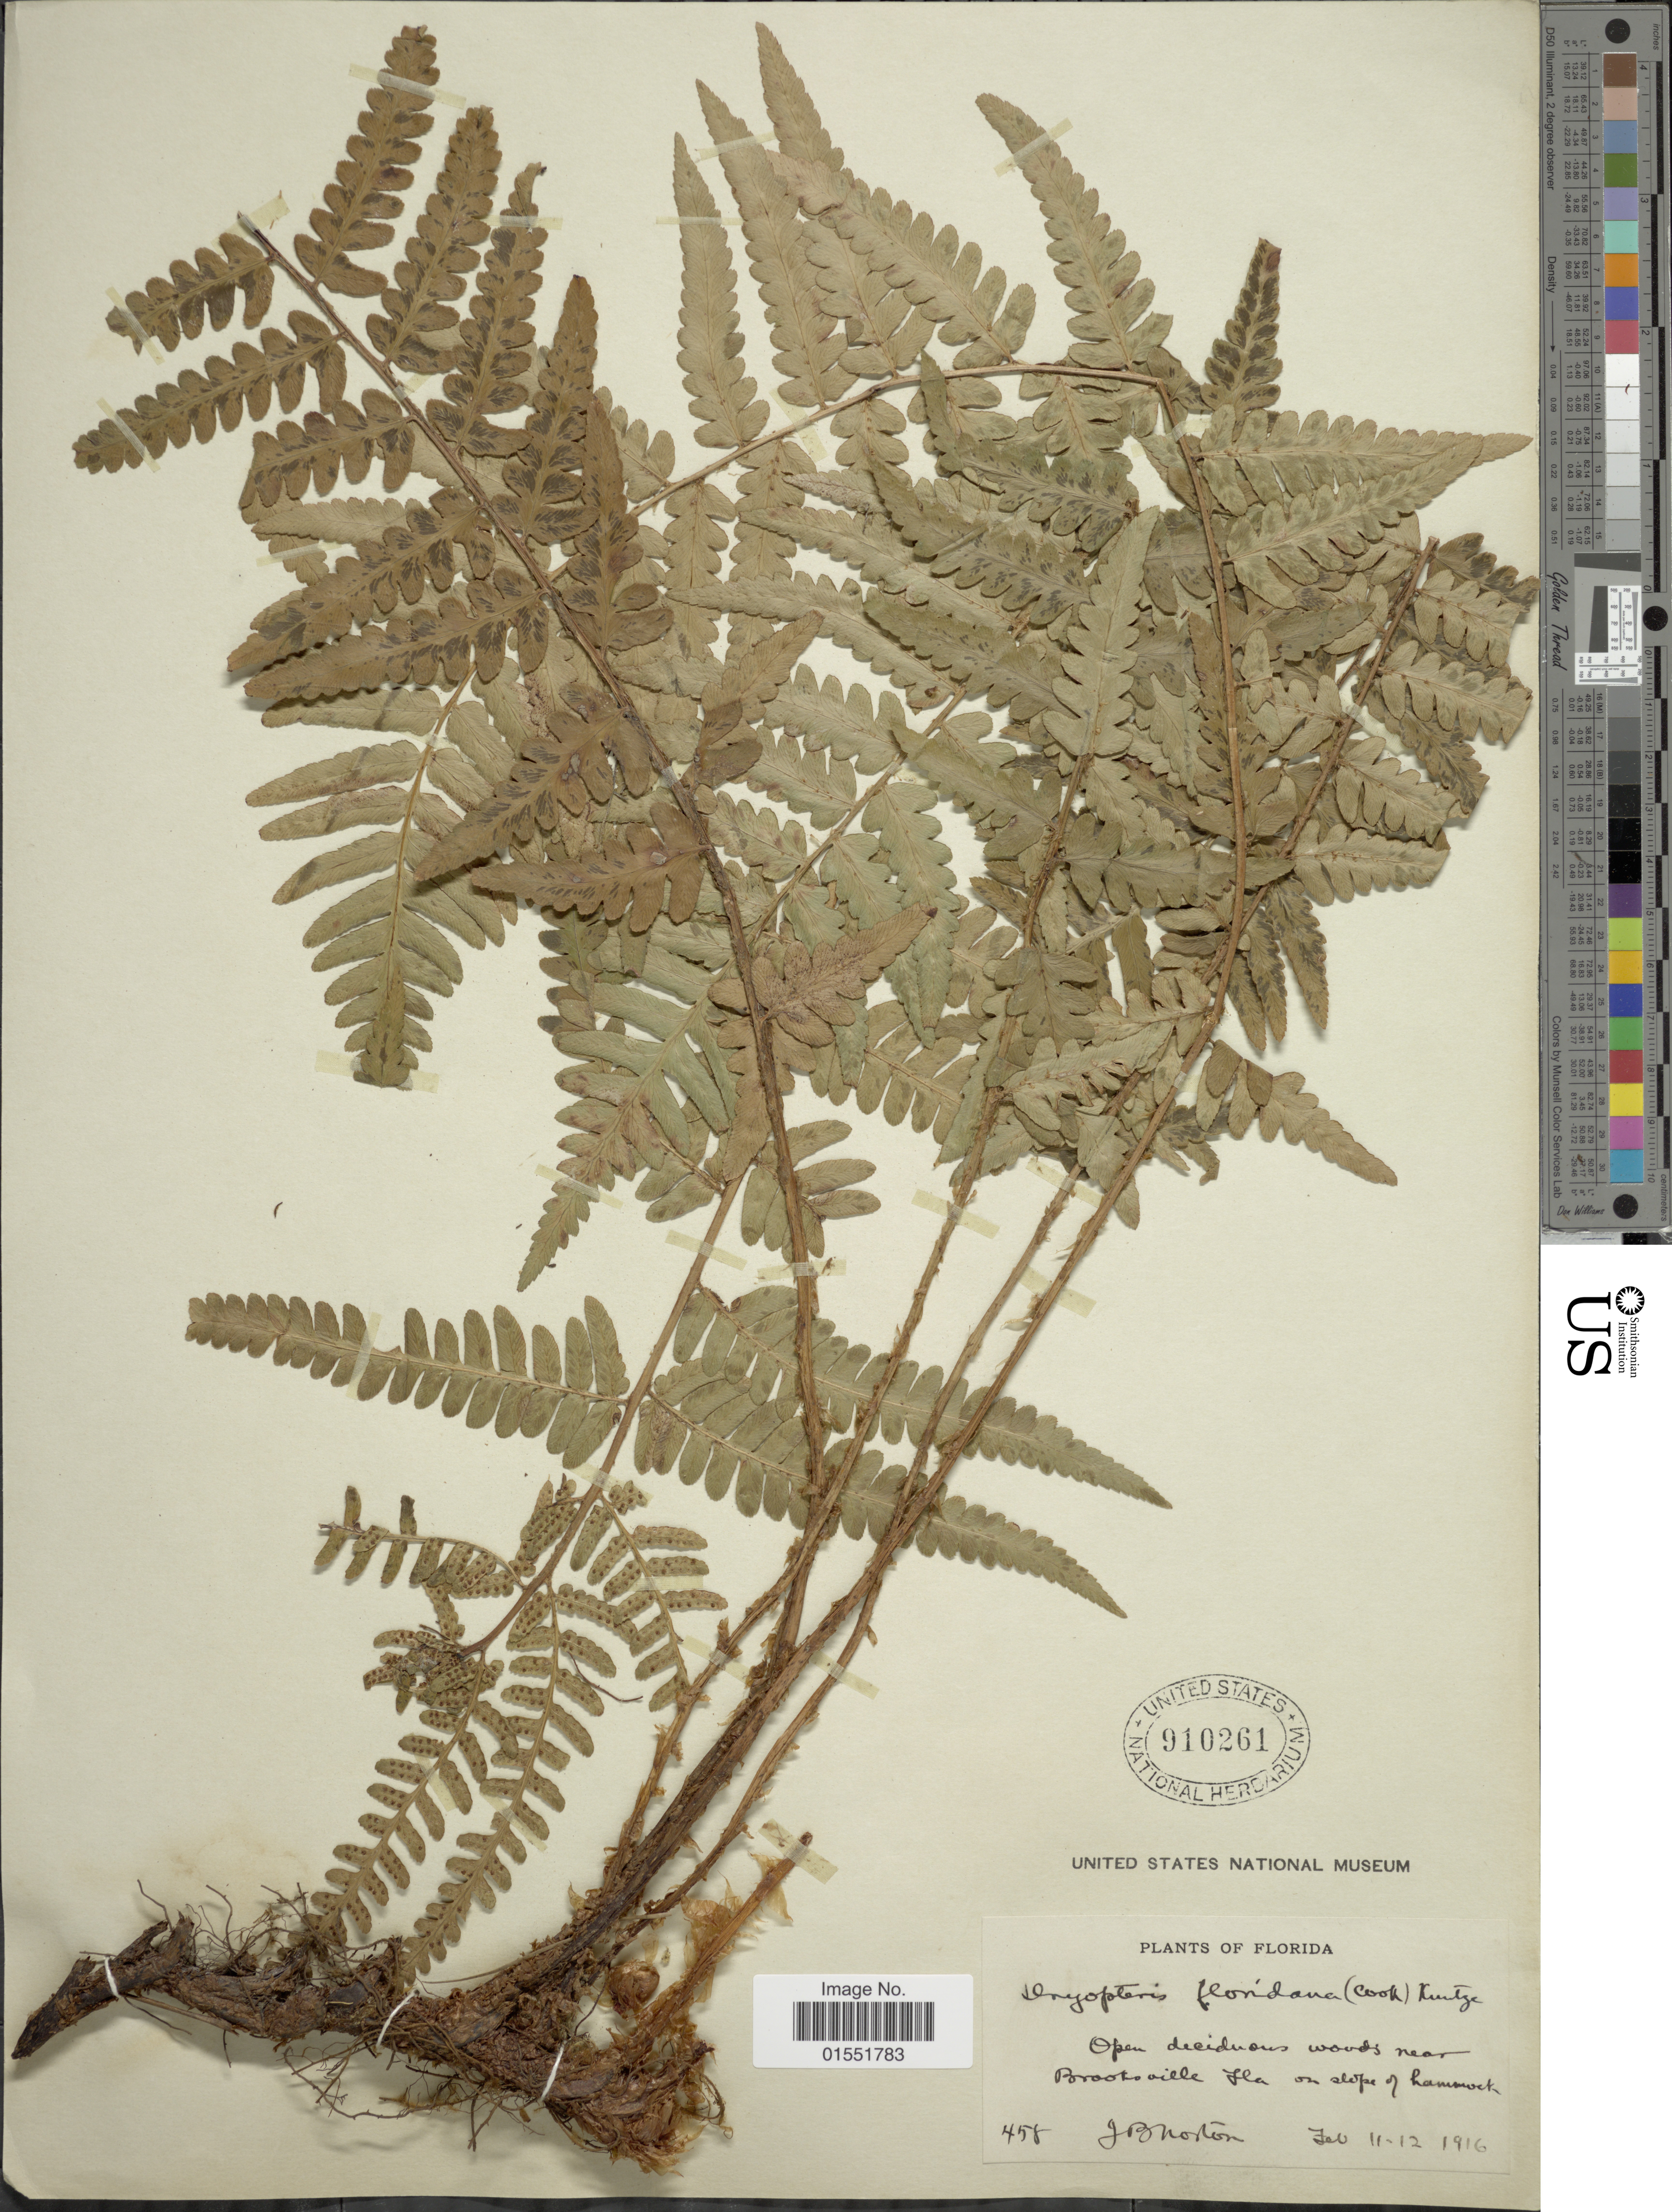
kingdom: Plantae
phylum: Tracheophyta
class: Polypodiopsida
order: Polypodiales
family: Dryopteridaceae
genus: Dryopteris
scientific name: Dryopteris ludoviciana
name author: (Kunze) Small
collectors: J. B. Norton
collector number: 458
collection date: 1916-02-11/1916-02-12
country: United States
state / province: Florida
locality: Brooksville Ha on slope of hammock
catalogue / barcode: US 910261